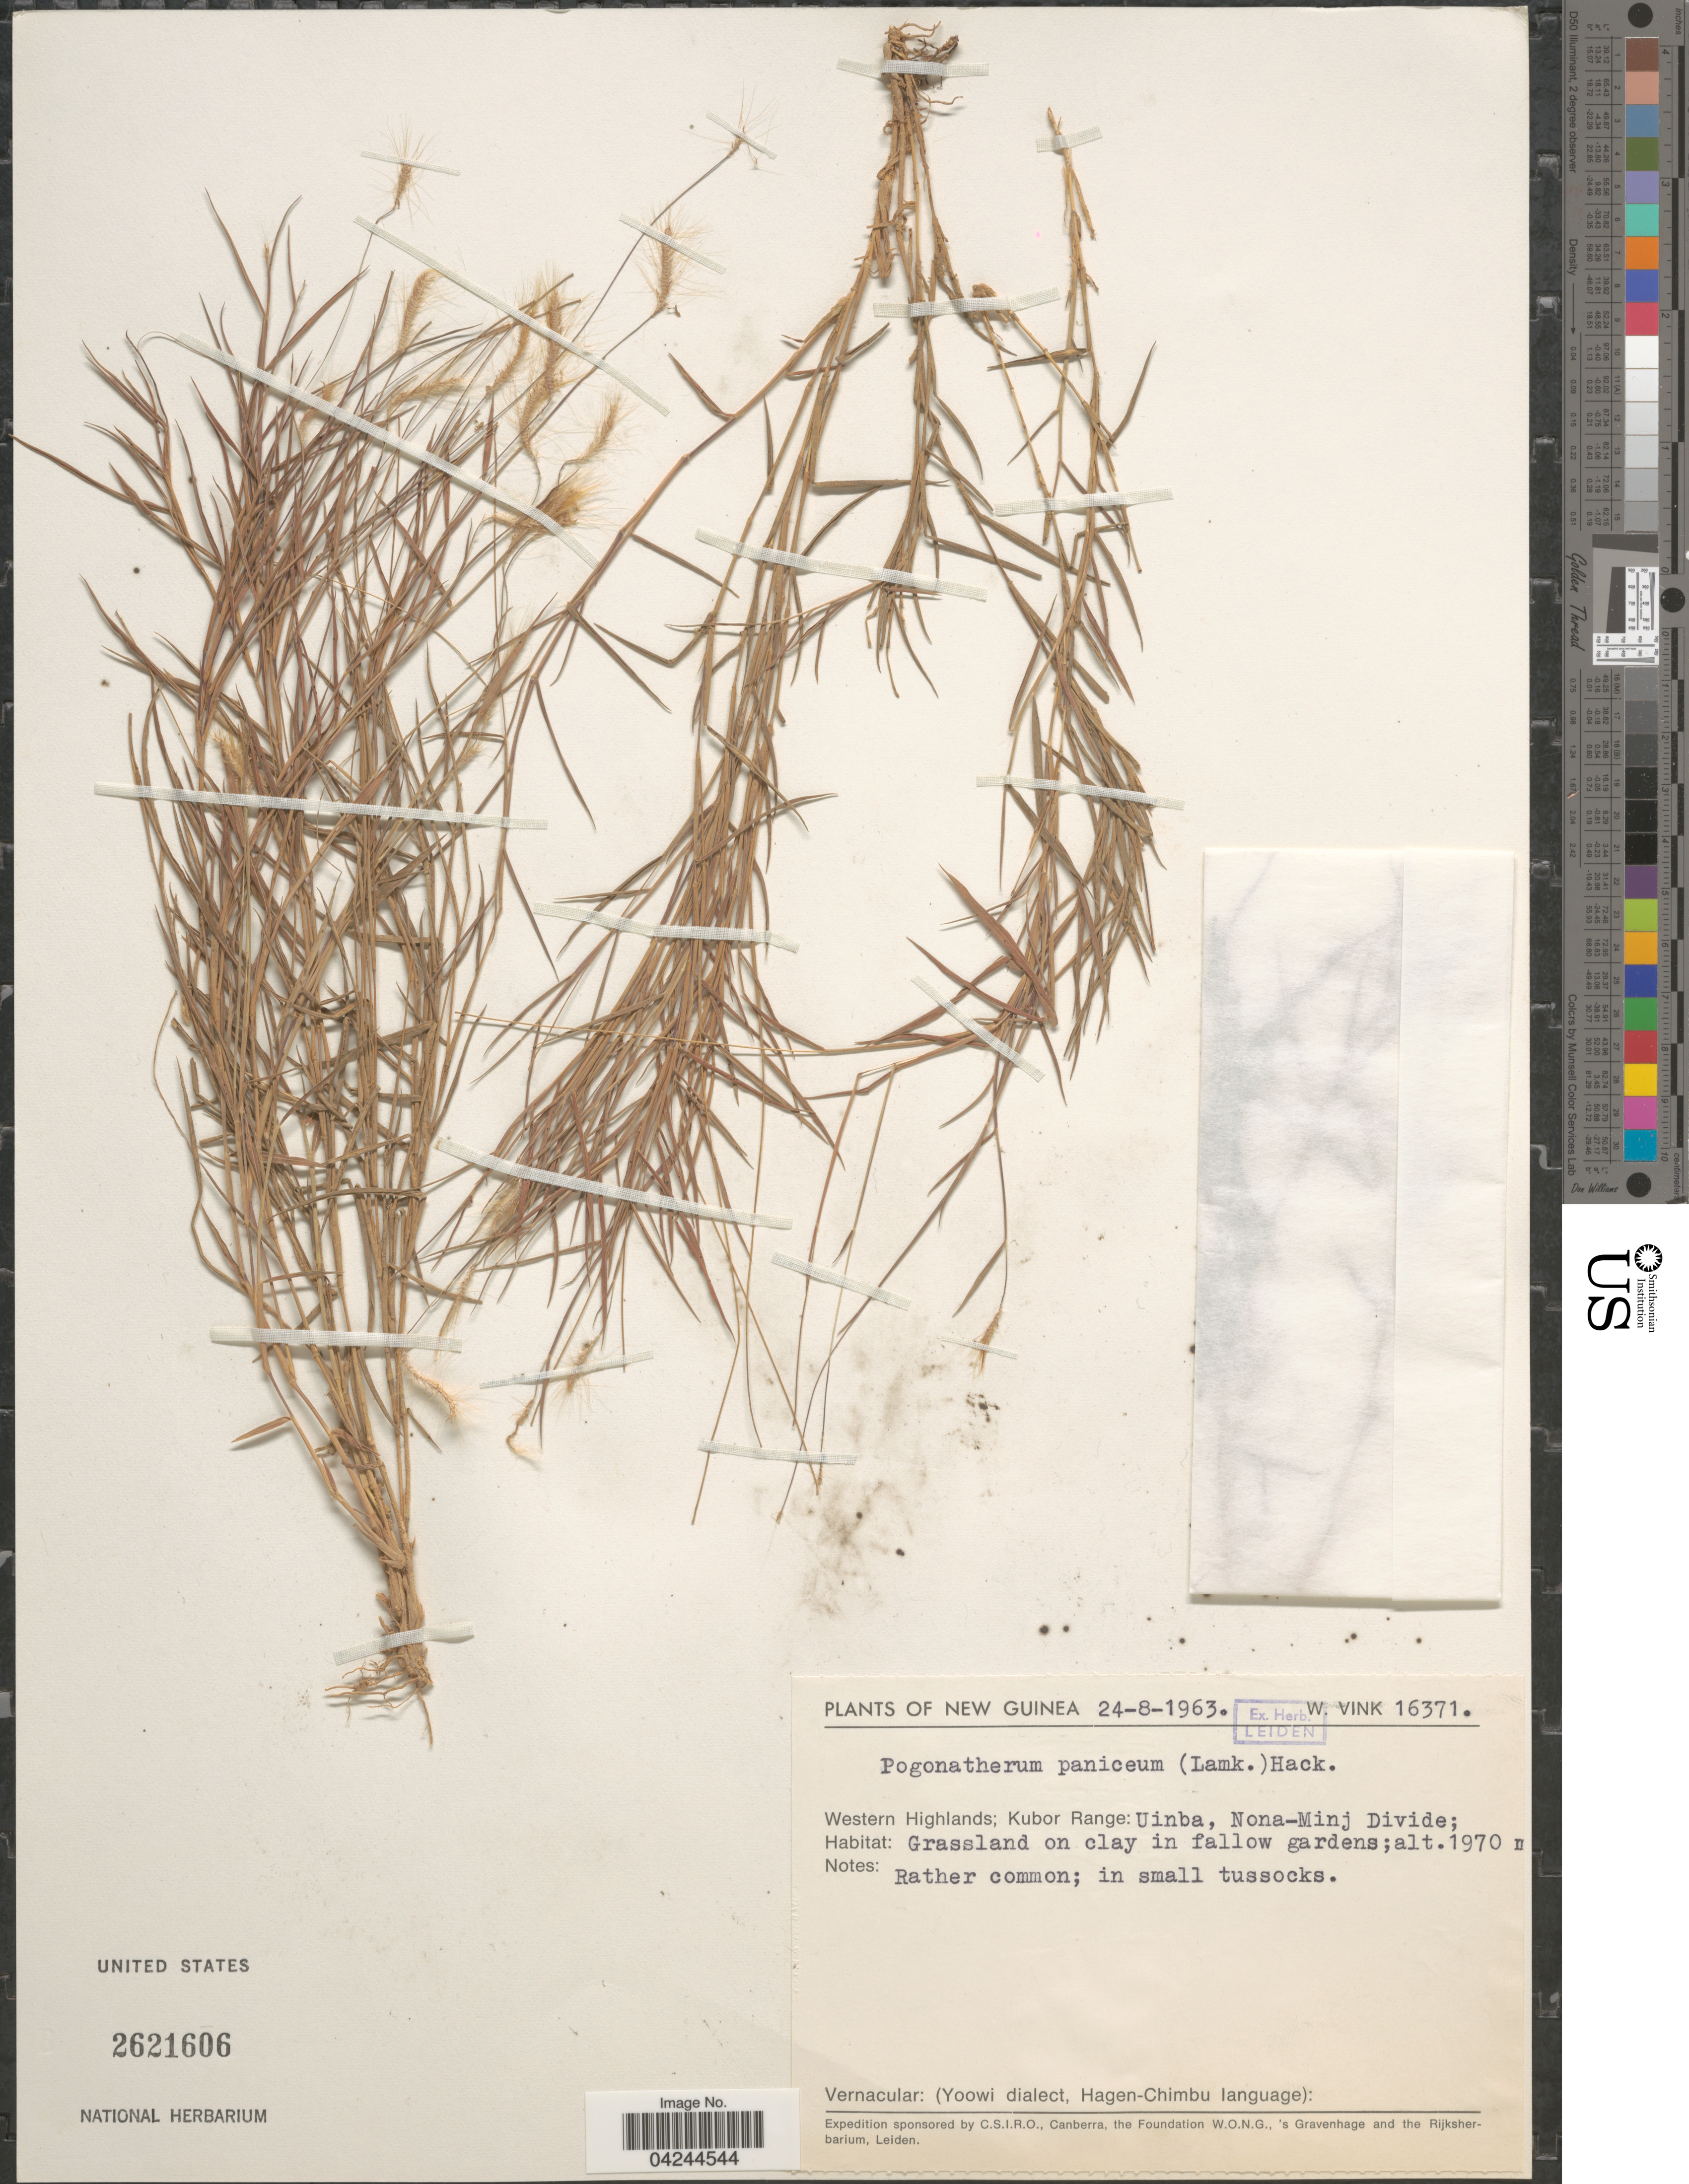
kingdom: Plantae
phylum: Tracheophyta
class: Liliopsida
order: Poales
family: Poaceae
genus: Pogonatherum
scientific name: Pogonatherum crinitum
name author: (Thunb.) Kunth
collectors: W. Vink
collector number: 16371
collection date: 1963-08-24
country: Papua New Guinea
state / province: Western Highlands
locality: New Guinea. Kubor Range: Uinba, Nona-Minj Divide.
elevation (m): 1970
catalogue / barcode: US 2621606